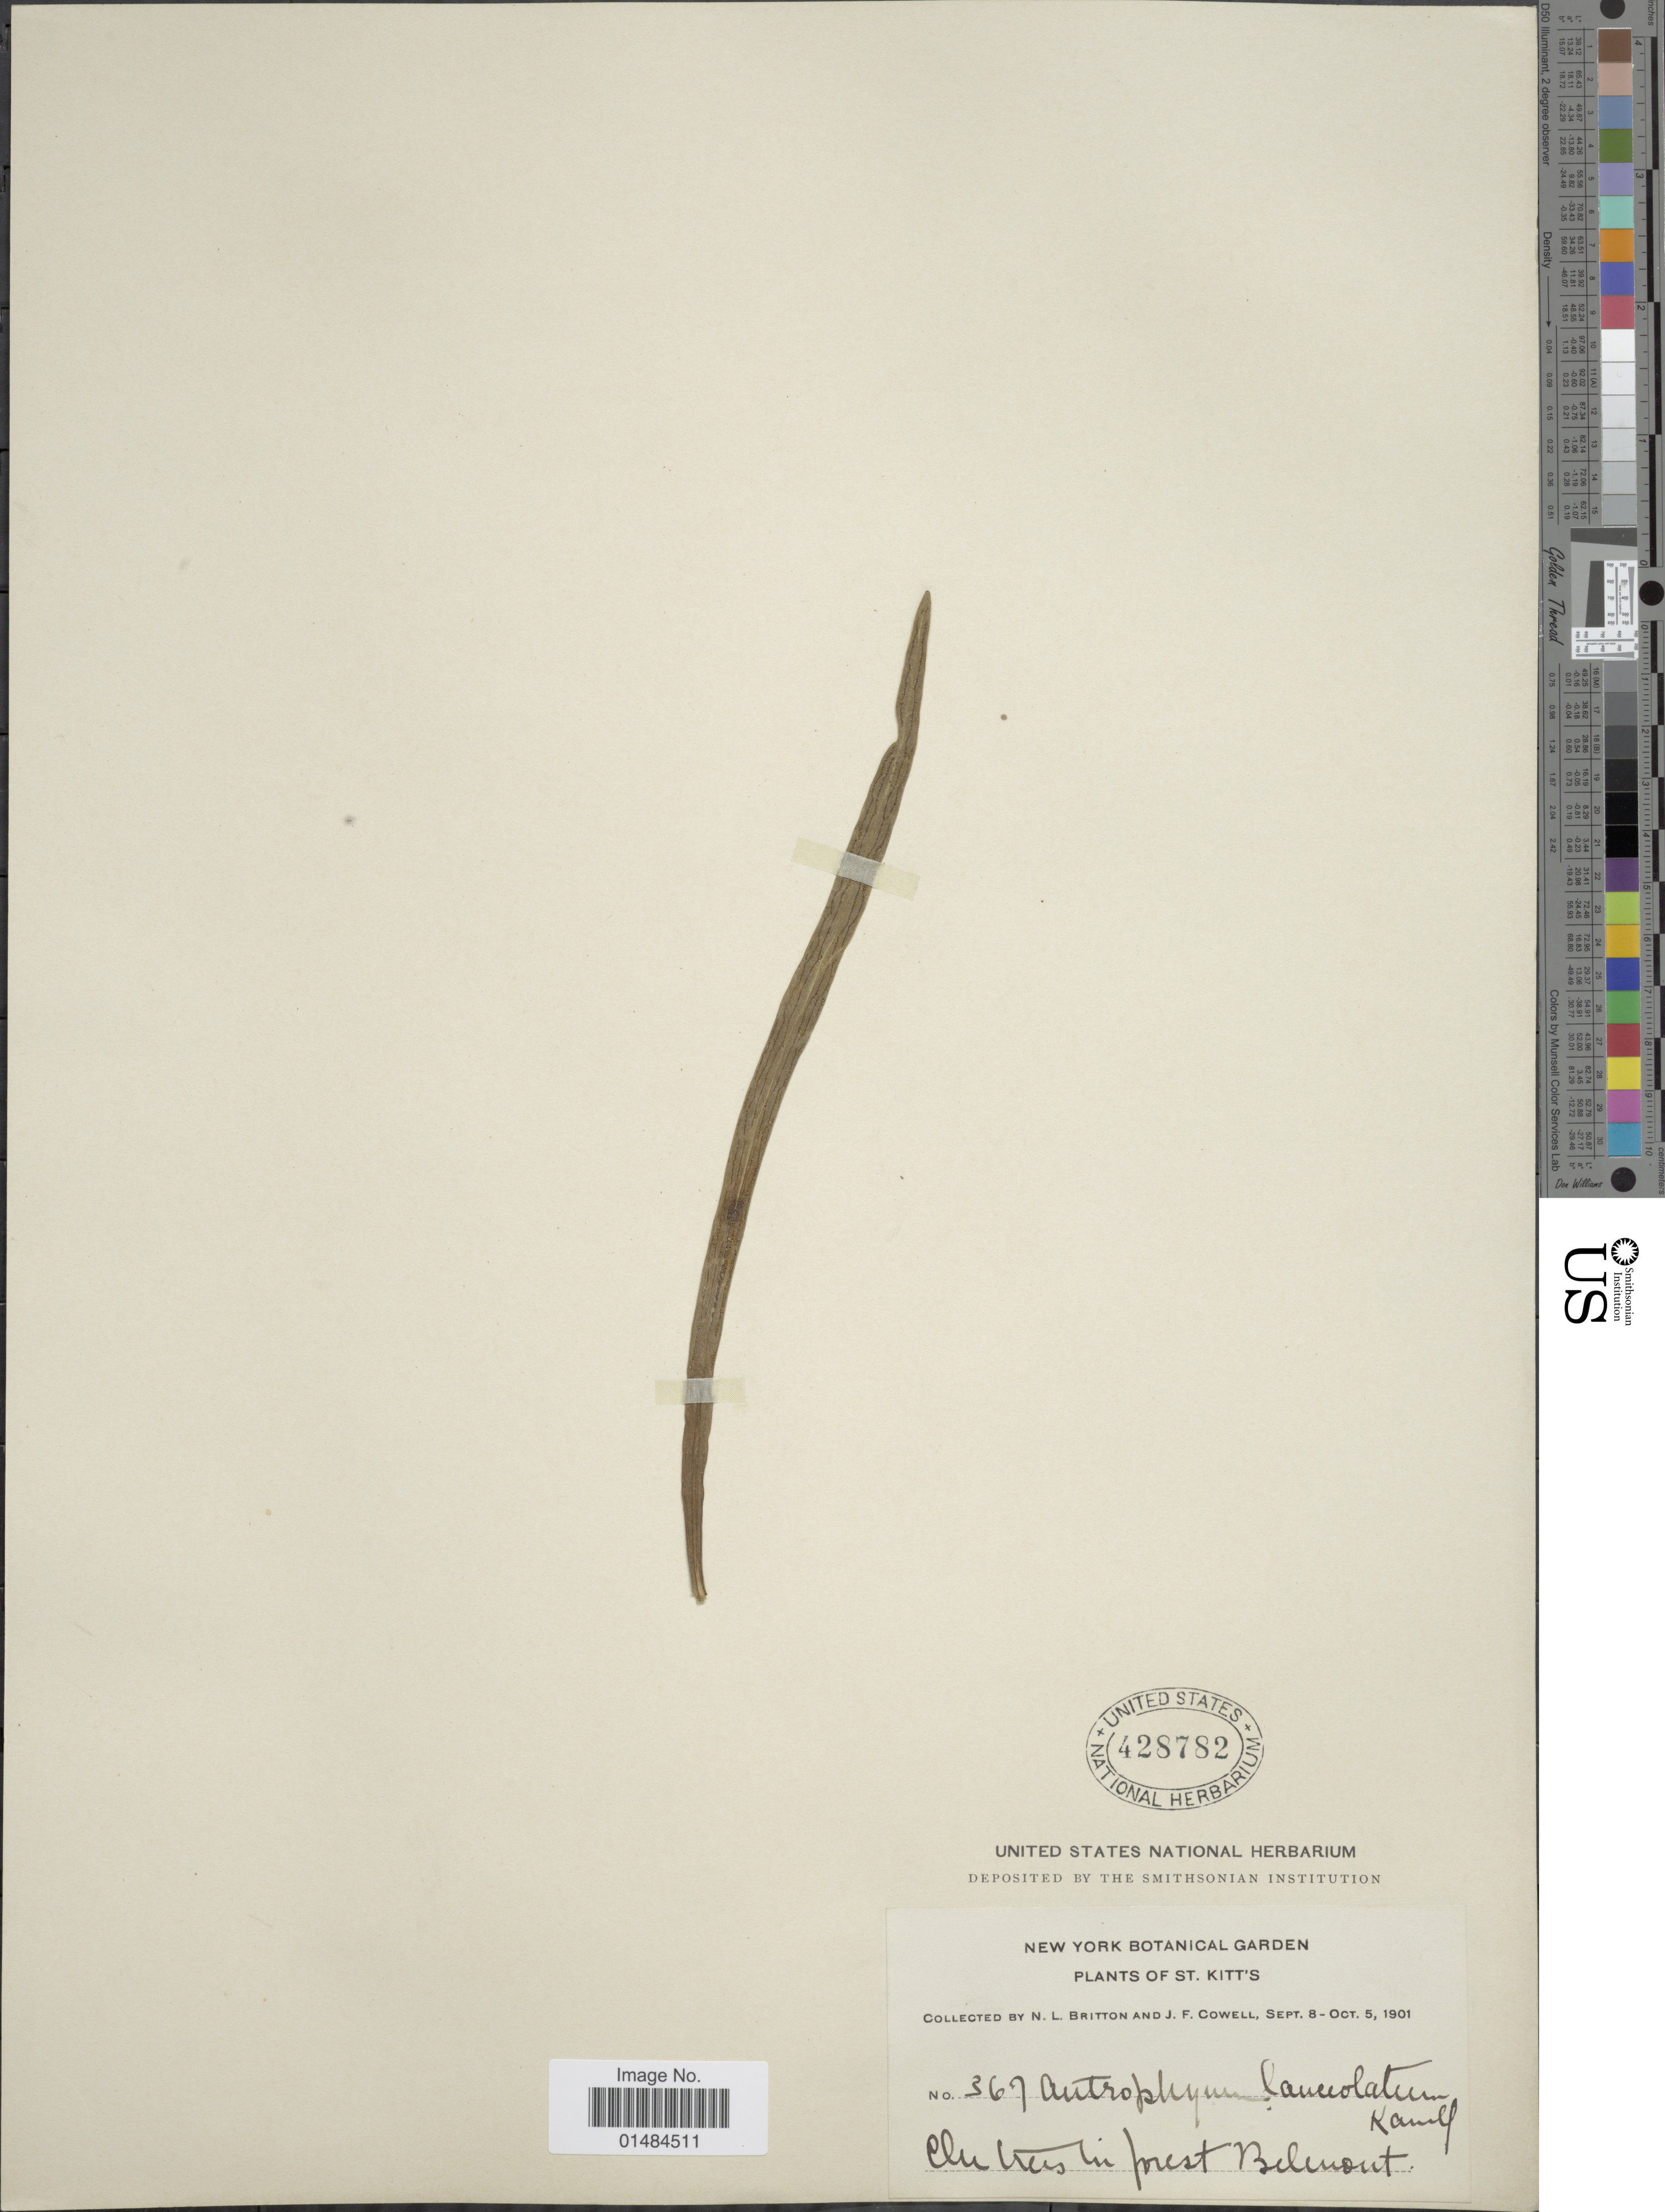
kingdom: Plantae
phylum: Tracheophyta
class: Polypodiopsida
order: Polypodiales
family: Pteridaceae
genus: Polytaenium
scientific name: Polytaenium lanceolatum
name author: (L.) Desv.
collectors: N. Britton & J. F. Cowell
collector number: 367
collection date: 1901-09-08/1901-10-05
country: St. Christopher-Nevis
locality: St. Kitts. Clu tres in forest Beleuout [interpreted]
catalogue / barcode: US 428782